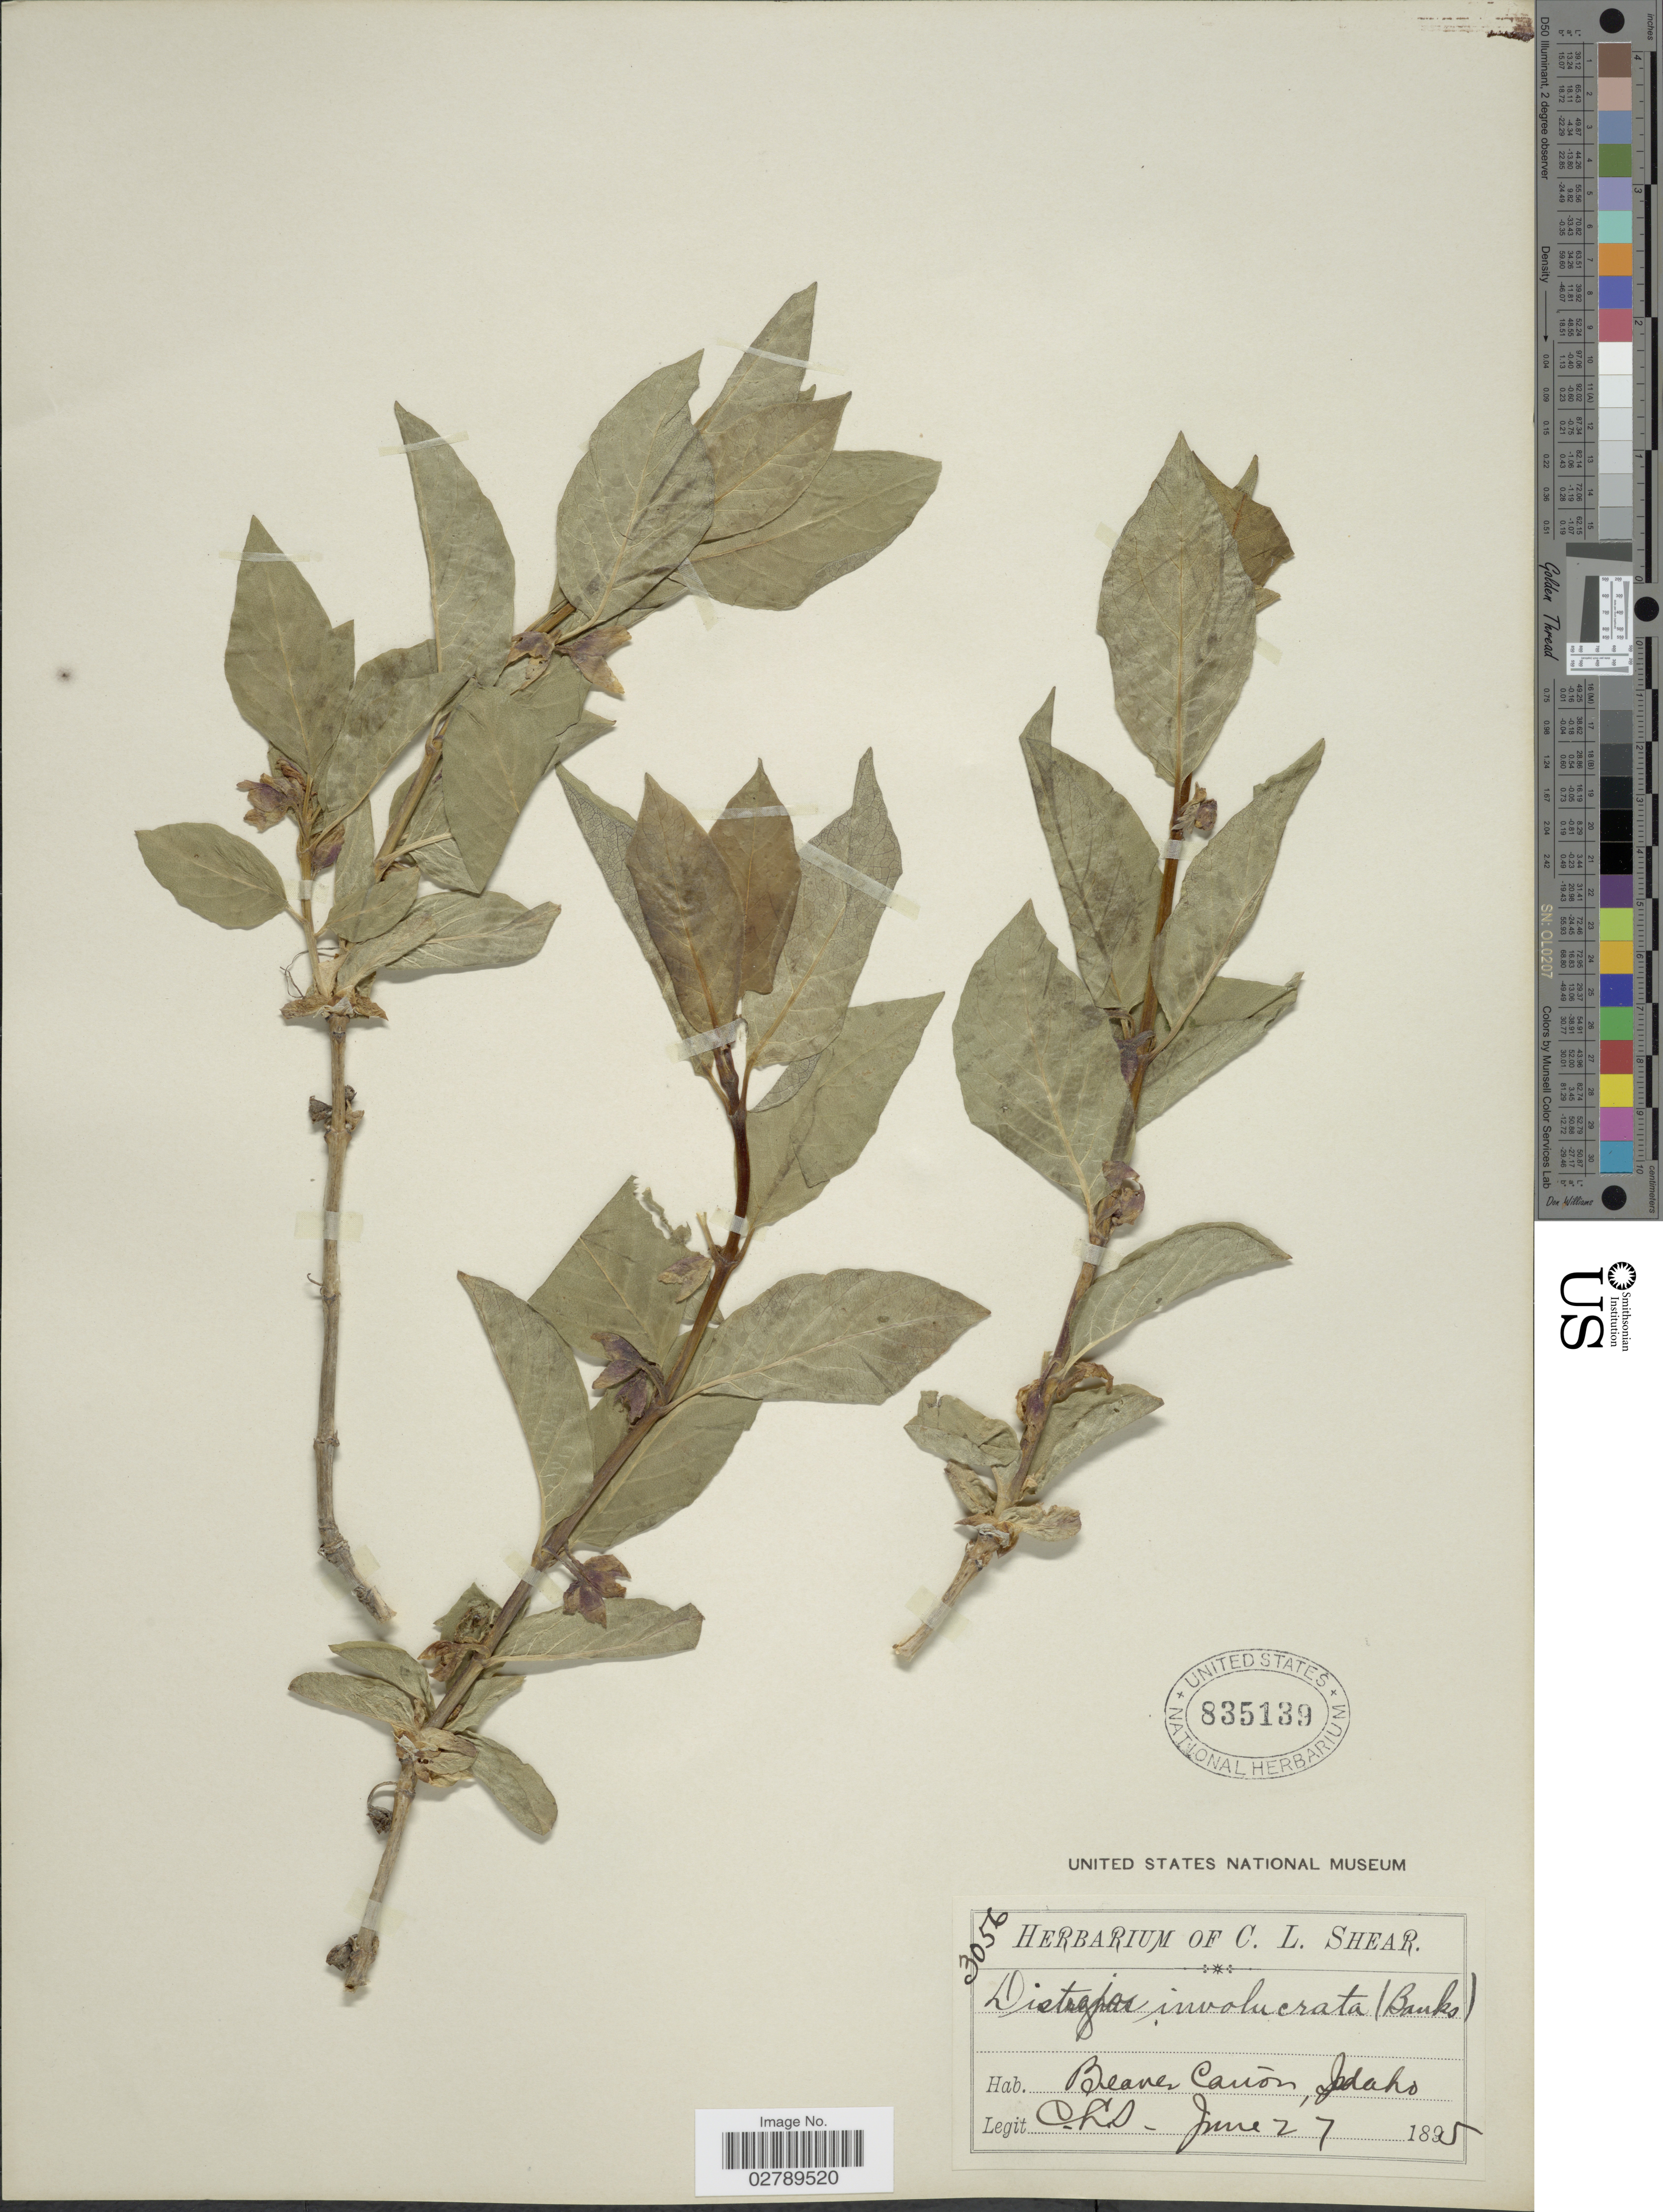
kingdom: Plantae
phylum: Tracheophyta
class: Magnoliopsida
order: Dipsacales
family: Caprifoliaceae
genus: Lonicera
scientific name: Lonicera involucrata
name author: (Richardson) Banks ex Spreng.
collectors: C. L. Shear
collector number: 3056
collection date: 1895-06-27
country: United States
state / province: Idaho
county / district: Nez Perce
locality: Beaver Canyon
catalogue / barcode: US 835139